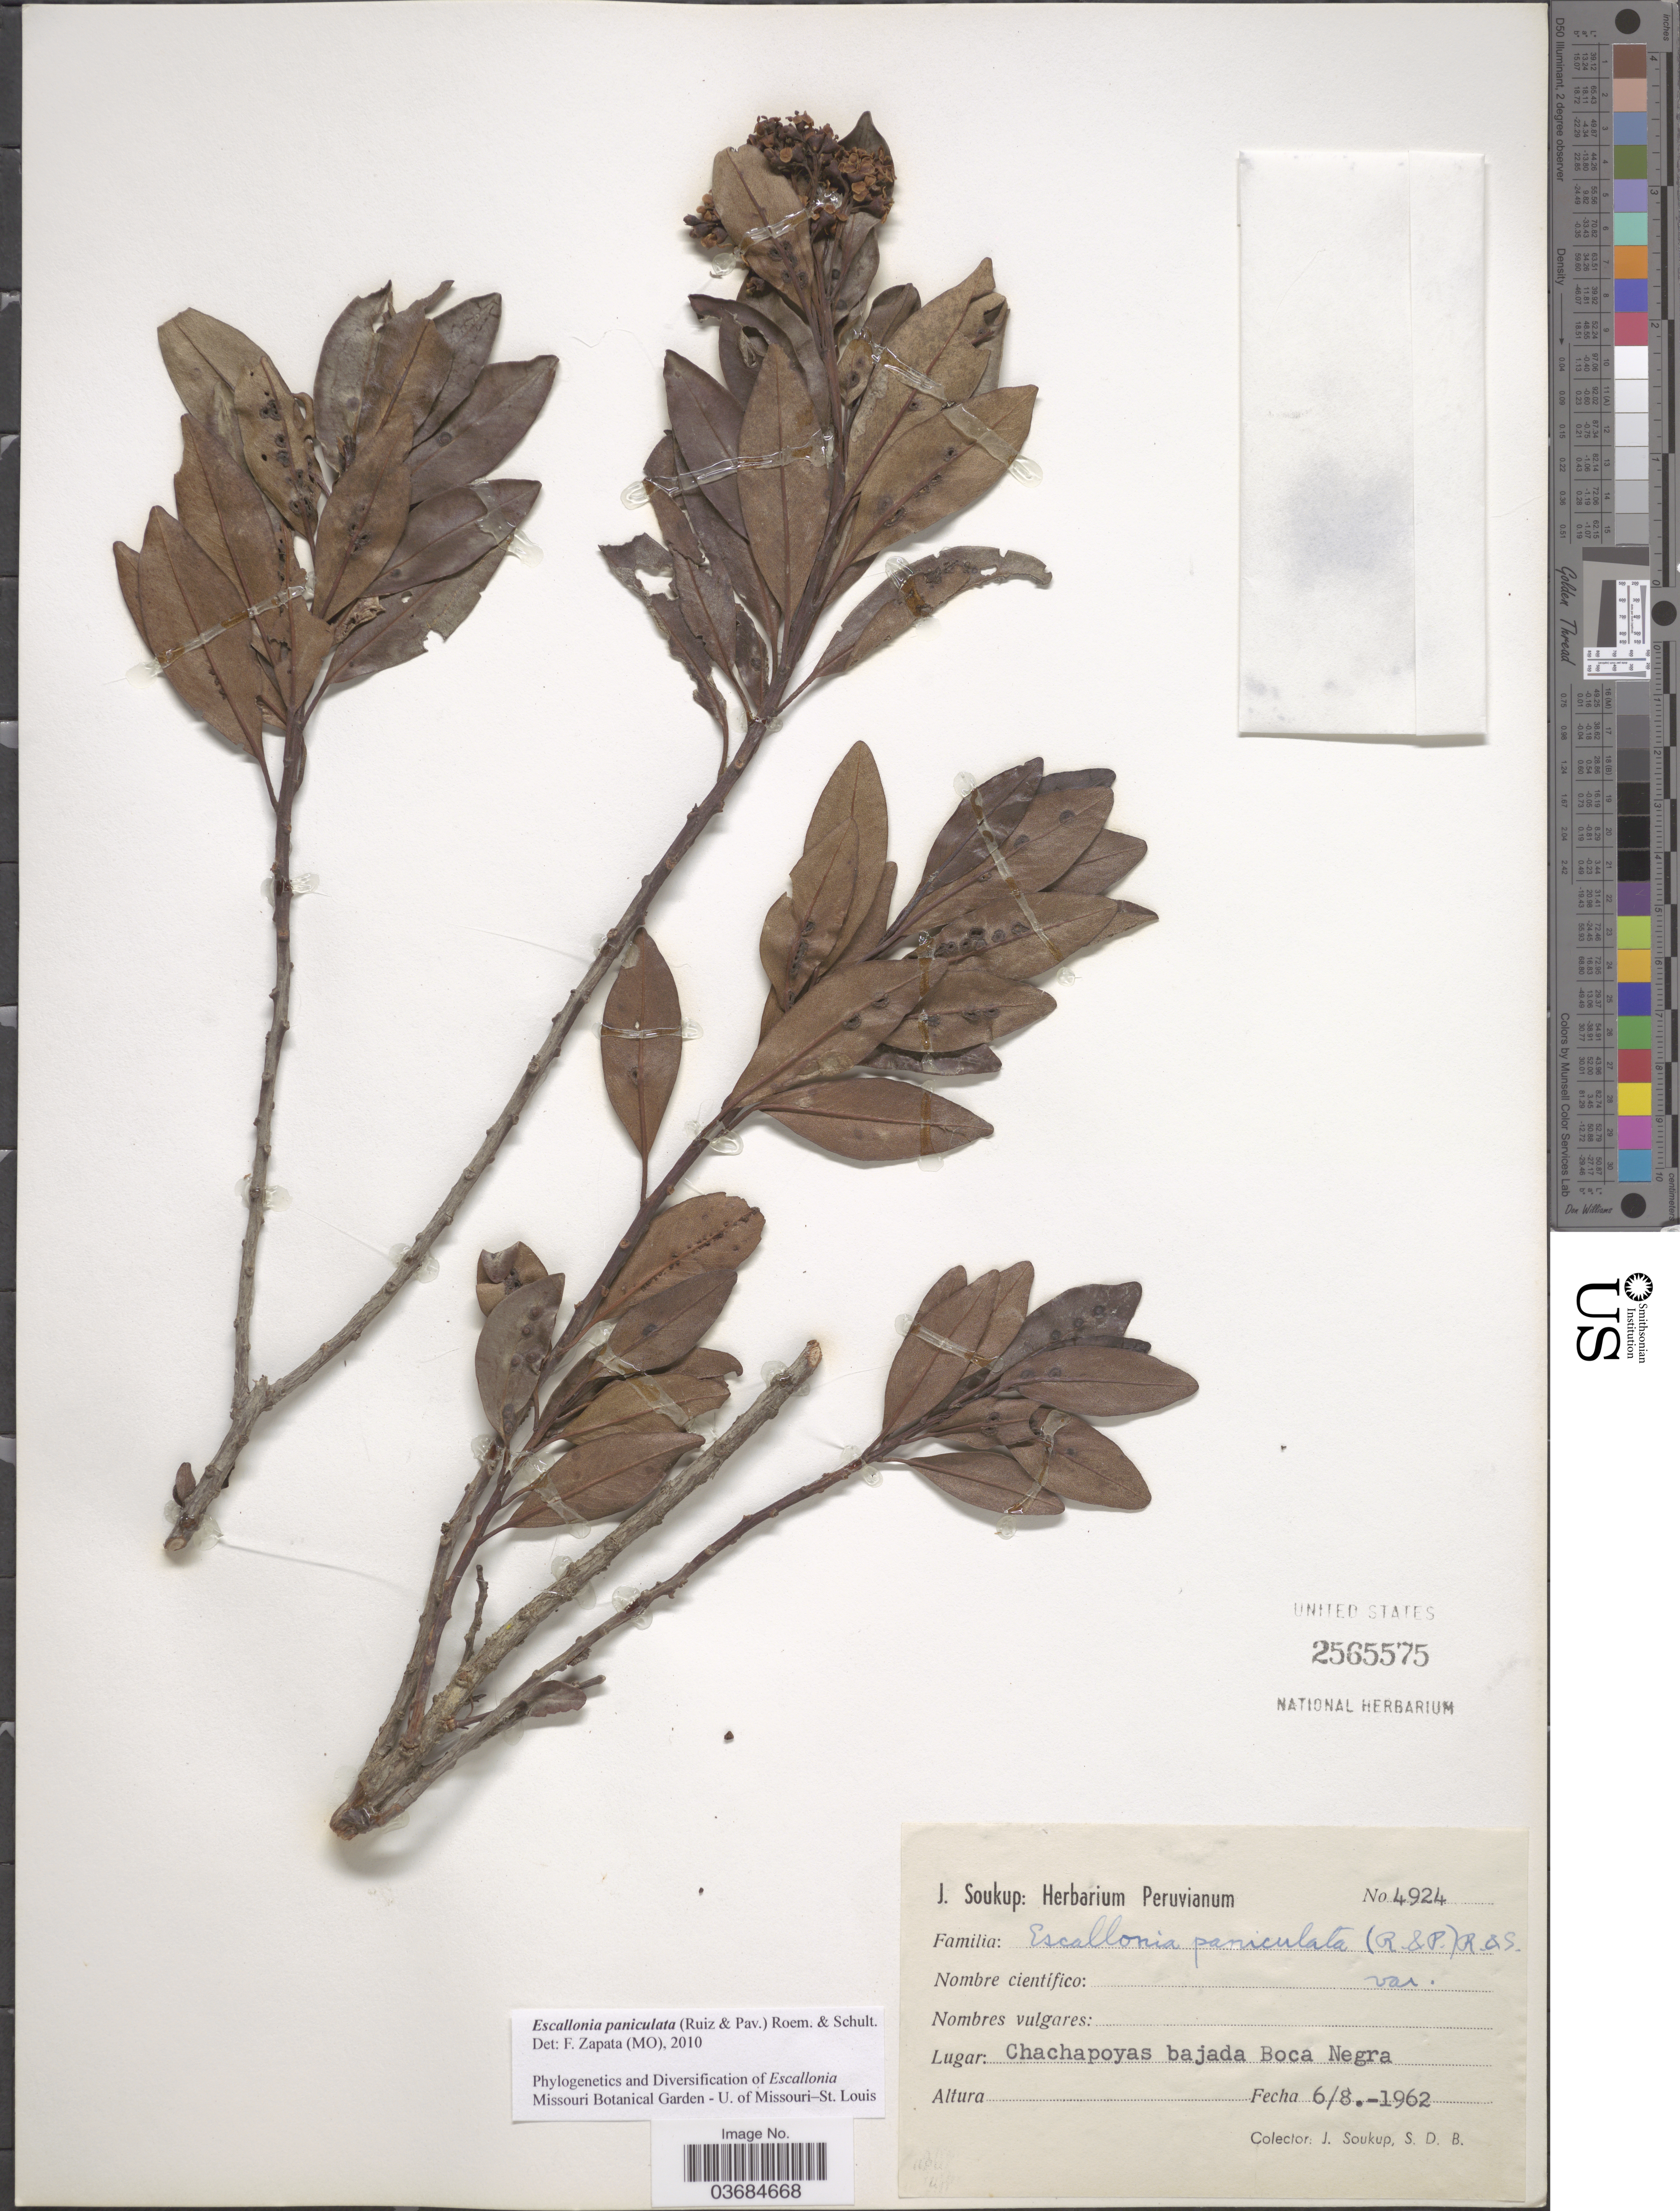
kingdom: Plantae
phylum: Tracheophyta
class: Magnoliopsida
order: Escalloniales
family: Escalloniaceae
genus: Escallonia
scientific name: Escallonia paniculata var. paniculata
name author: (Ruiz & Pav.) Roem. & Schult.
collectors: J. Soukup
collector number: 4924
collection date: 1962-08-06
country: Peru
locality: Chachapoyas bajada Boca Negra.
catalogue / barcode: US 2565575